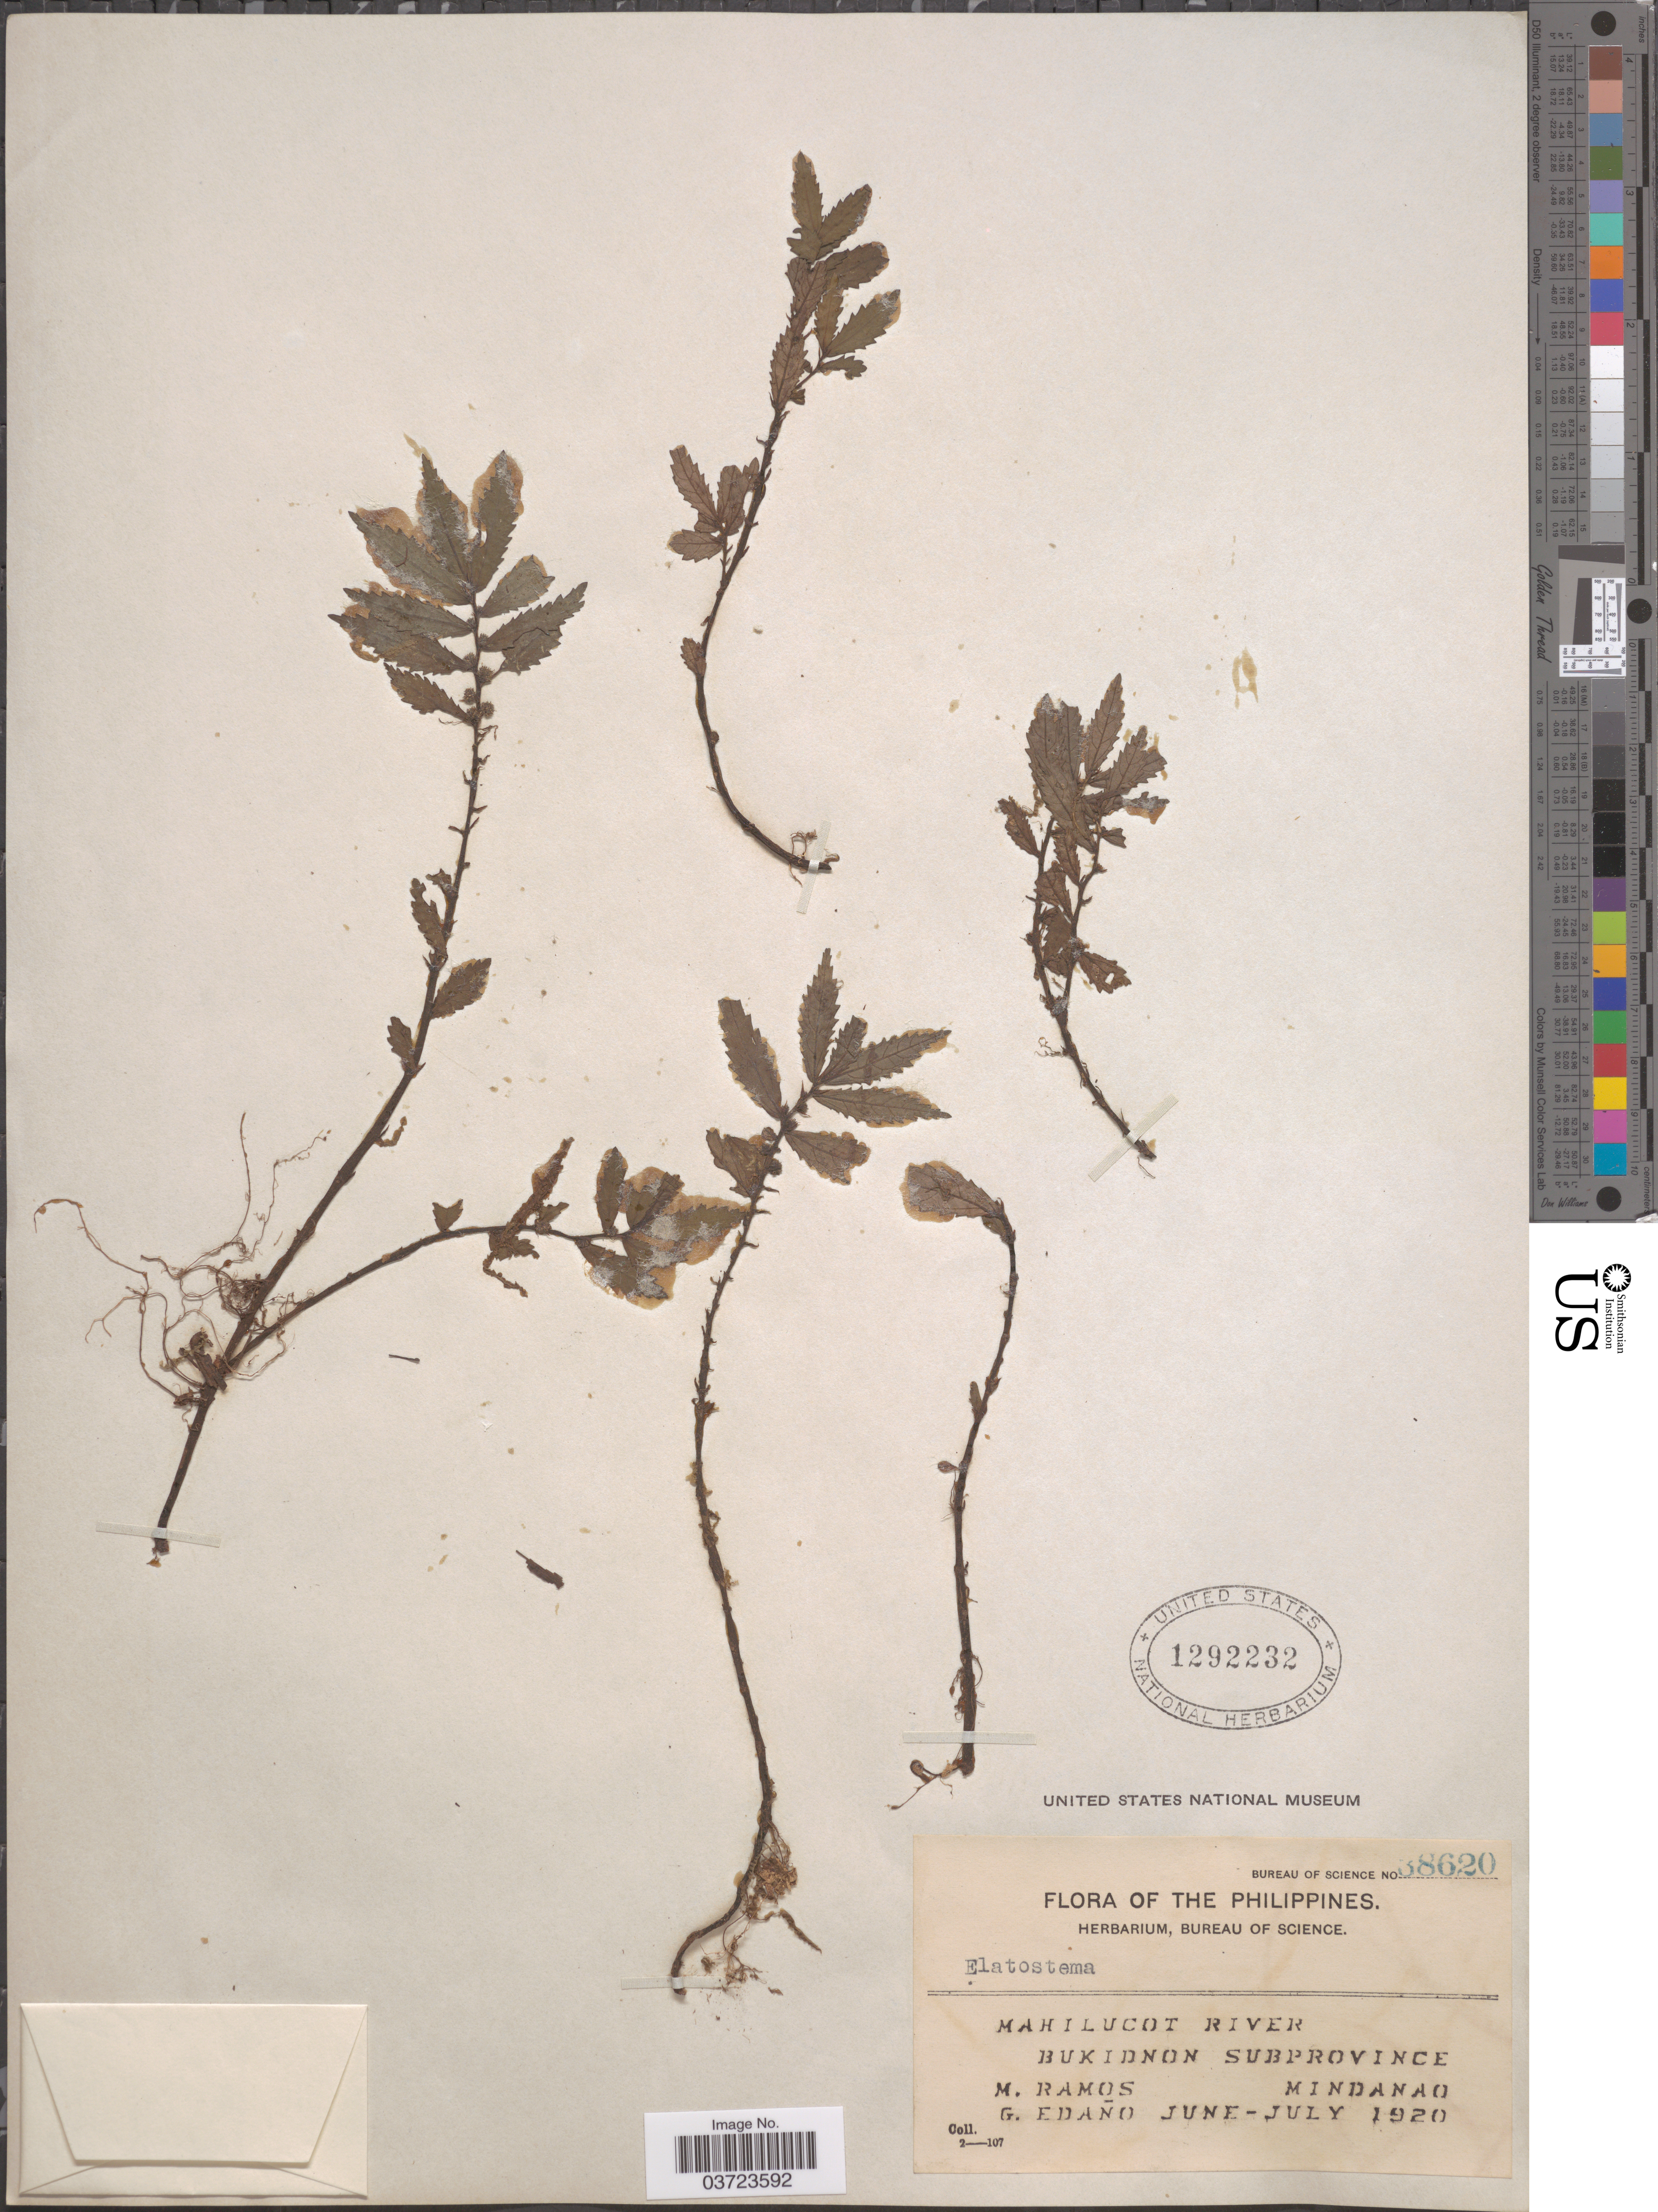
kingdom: Plantae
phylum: Tracheophyta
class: Magnoliopsida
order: Rosales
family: Urticaceae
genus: Elatostema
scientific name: Elatostema sp.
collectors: M. Ramos & G. Edaño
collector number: Bureau of Science 38620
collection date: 1920-06/1920-07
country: Philippines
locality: Mahilucot River. Bukidnon Subprovince. Mindanao.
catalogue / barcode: US 1292232